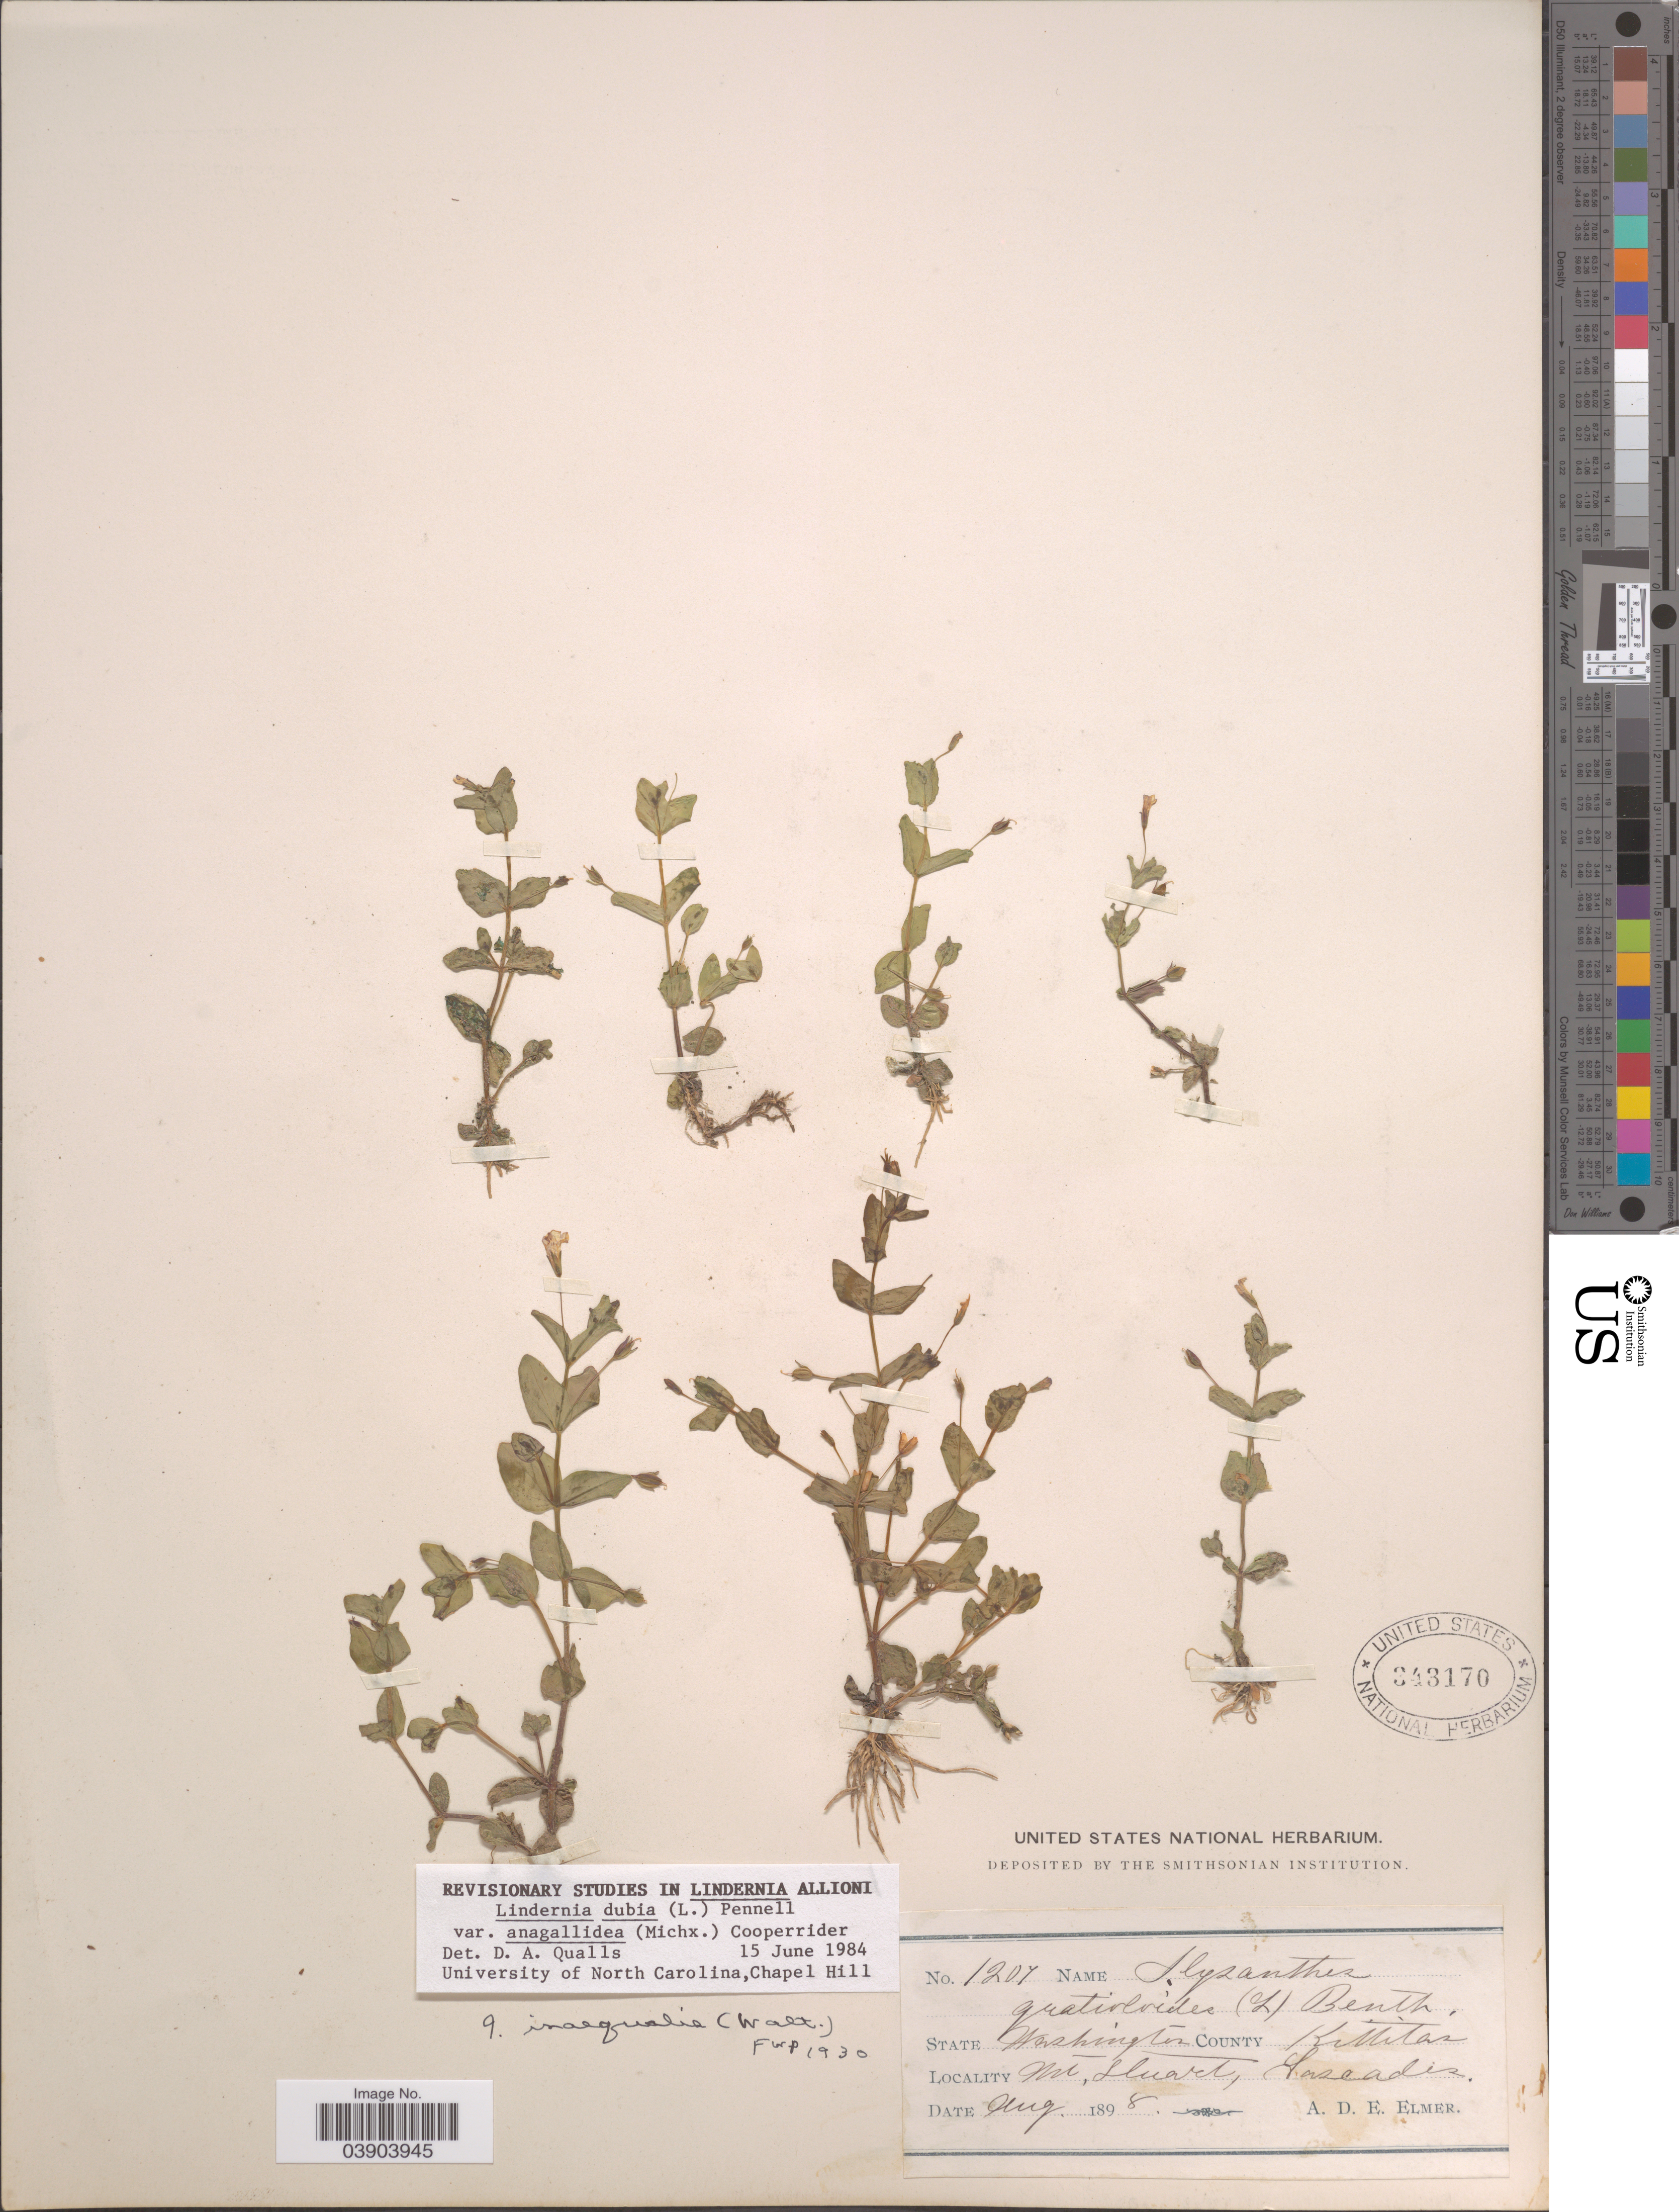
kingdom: Plantae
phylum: Tracheophyta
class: Magnoliopsida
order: Lamiales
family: Linderniaceae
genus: Lindernia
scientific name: Lindernia dubia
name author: (L.) Pennell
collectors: A. D. E. Elmer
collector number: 1207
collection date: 1898-08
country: United States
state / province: Washington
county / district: Kittitas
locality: County Kittitas. Mt. Stuart, Cascades.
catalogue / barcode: US 343170